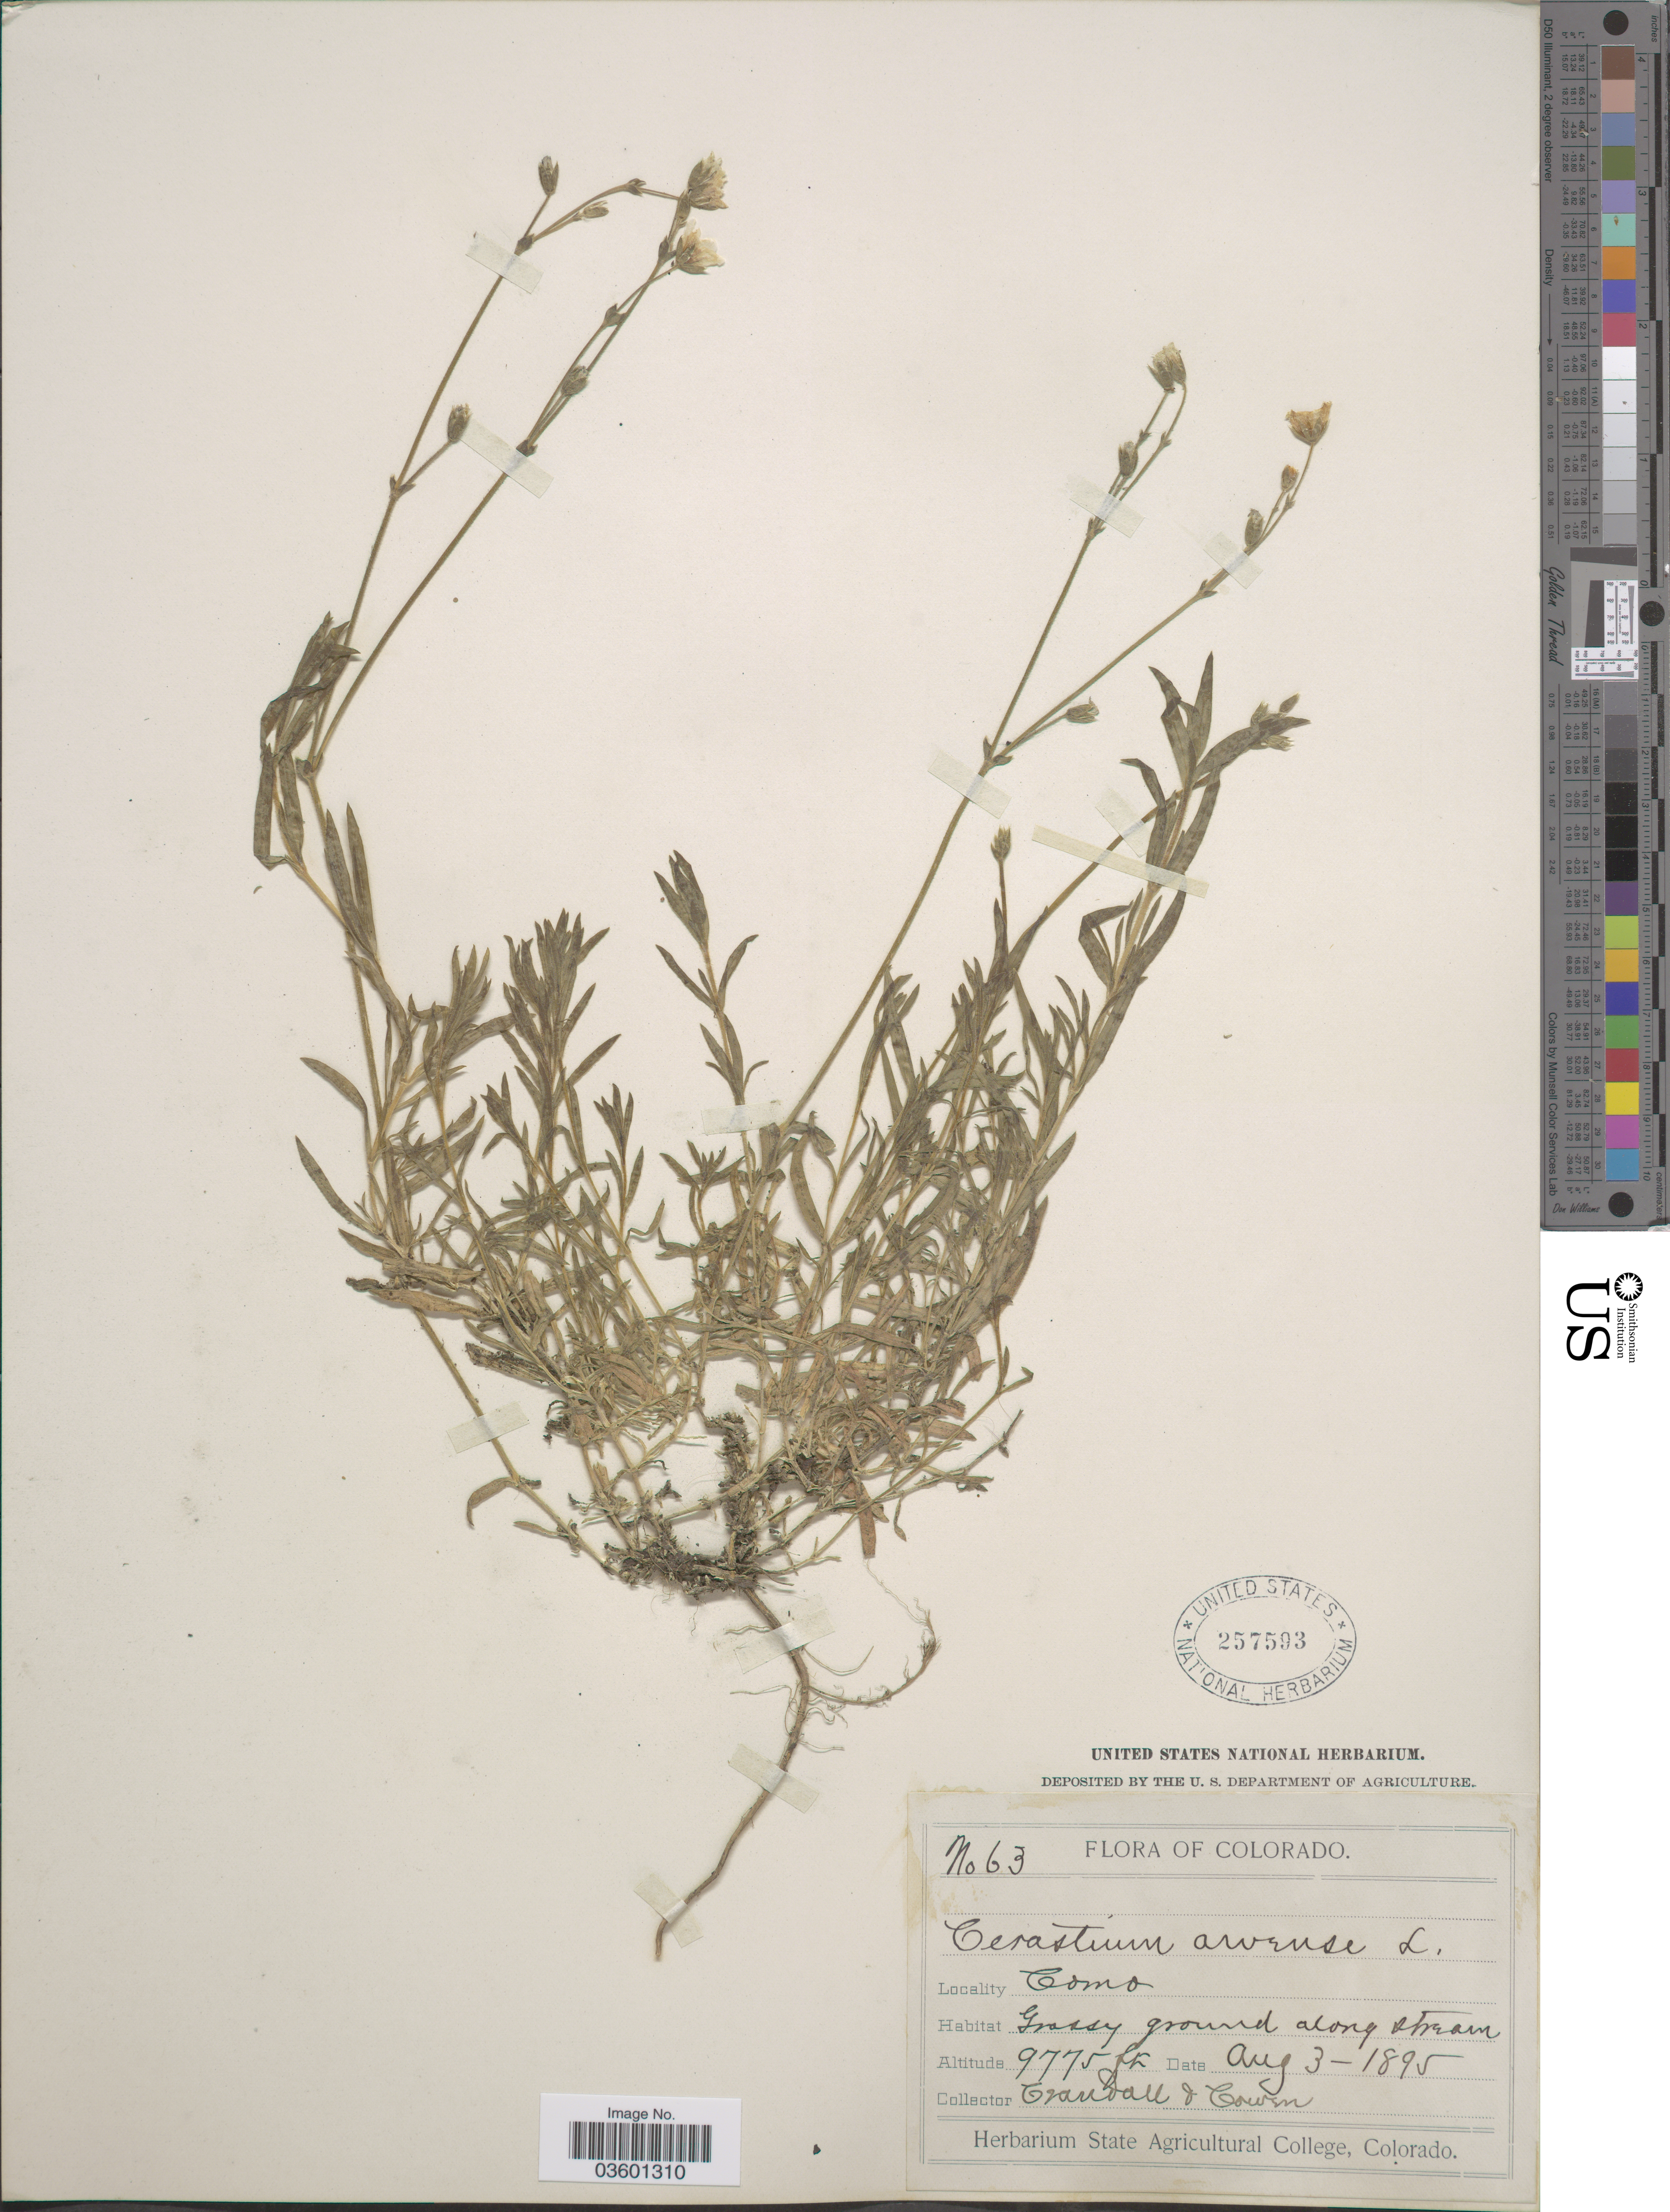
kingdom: Plantae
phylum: Tracheophyta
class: Magnoliopsida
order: Caryophyllales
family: Caryophyllaceae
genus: Cerastium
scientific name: Cerastium arvense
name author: L.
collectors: -. Crandall & -. Cowen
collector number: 63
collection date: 1895-08-03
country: United States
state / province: Colorado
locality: Como.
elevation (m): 2979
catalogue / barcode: US 257593